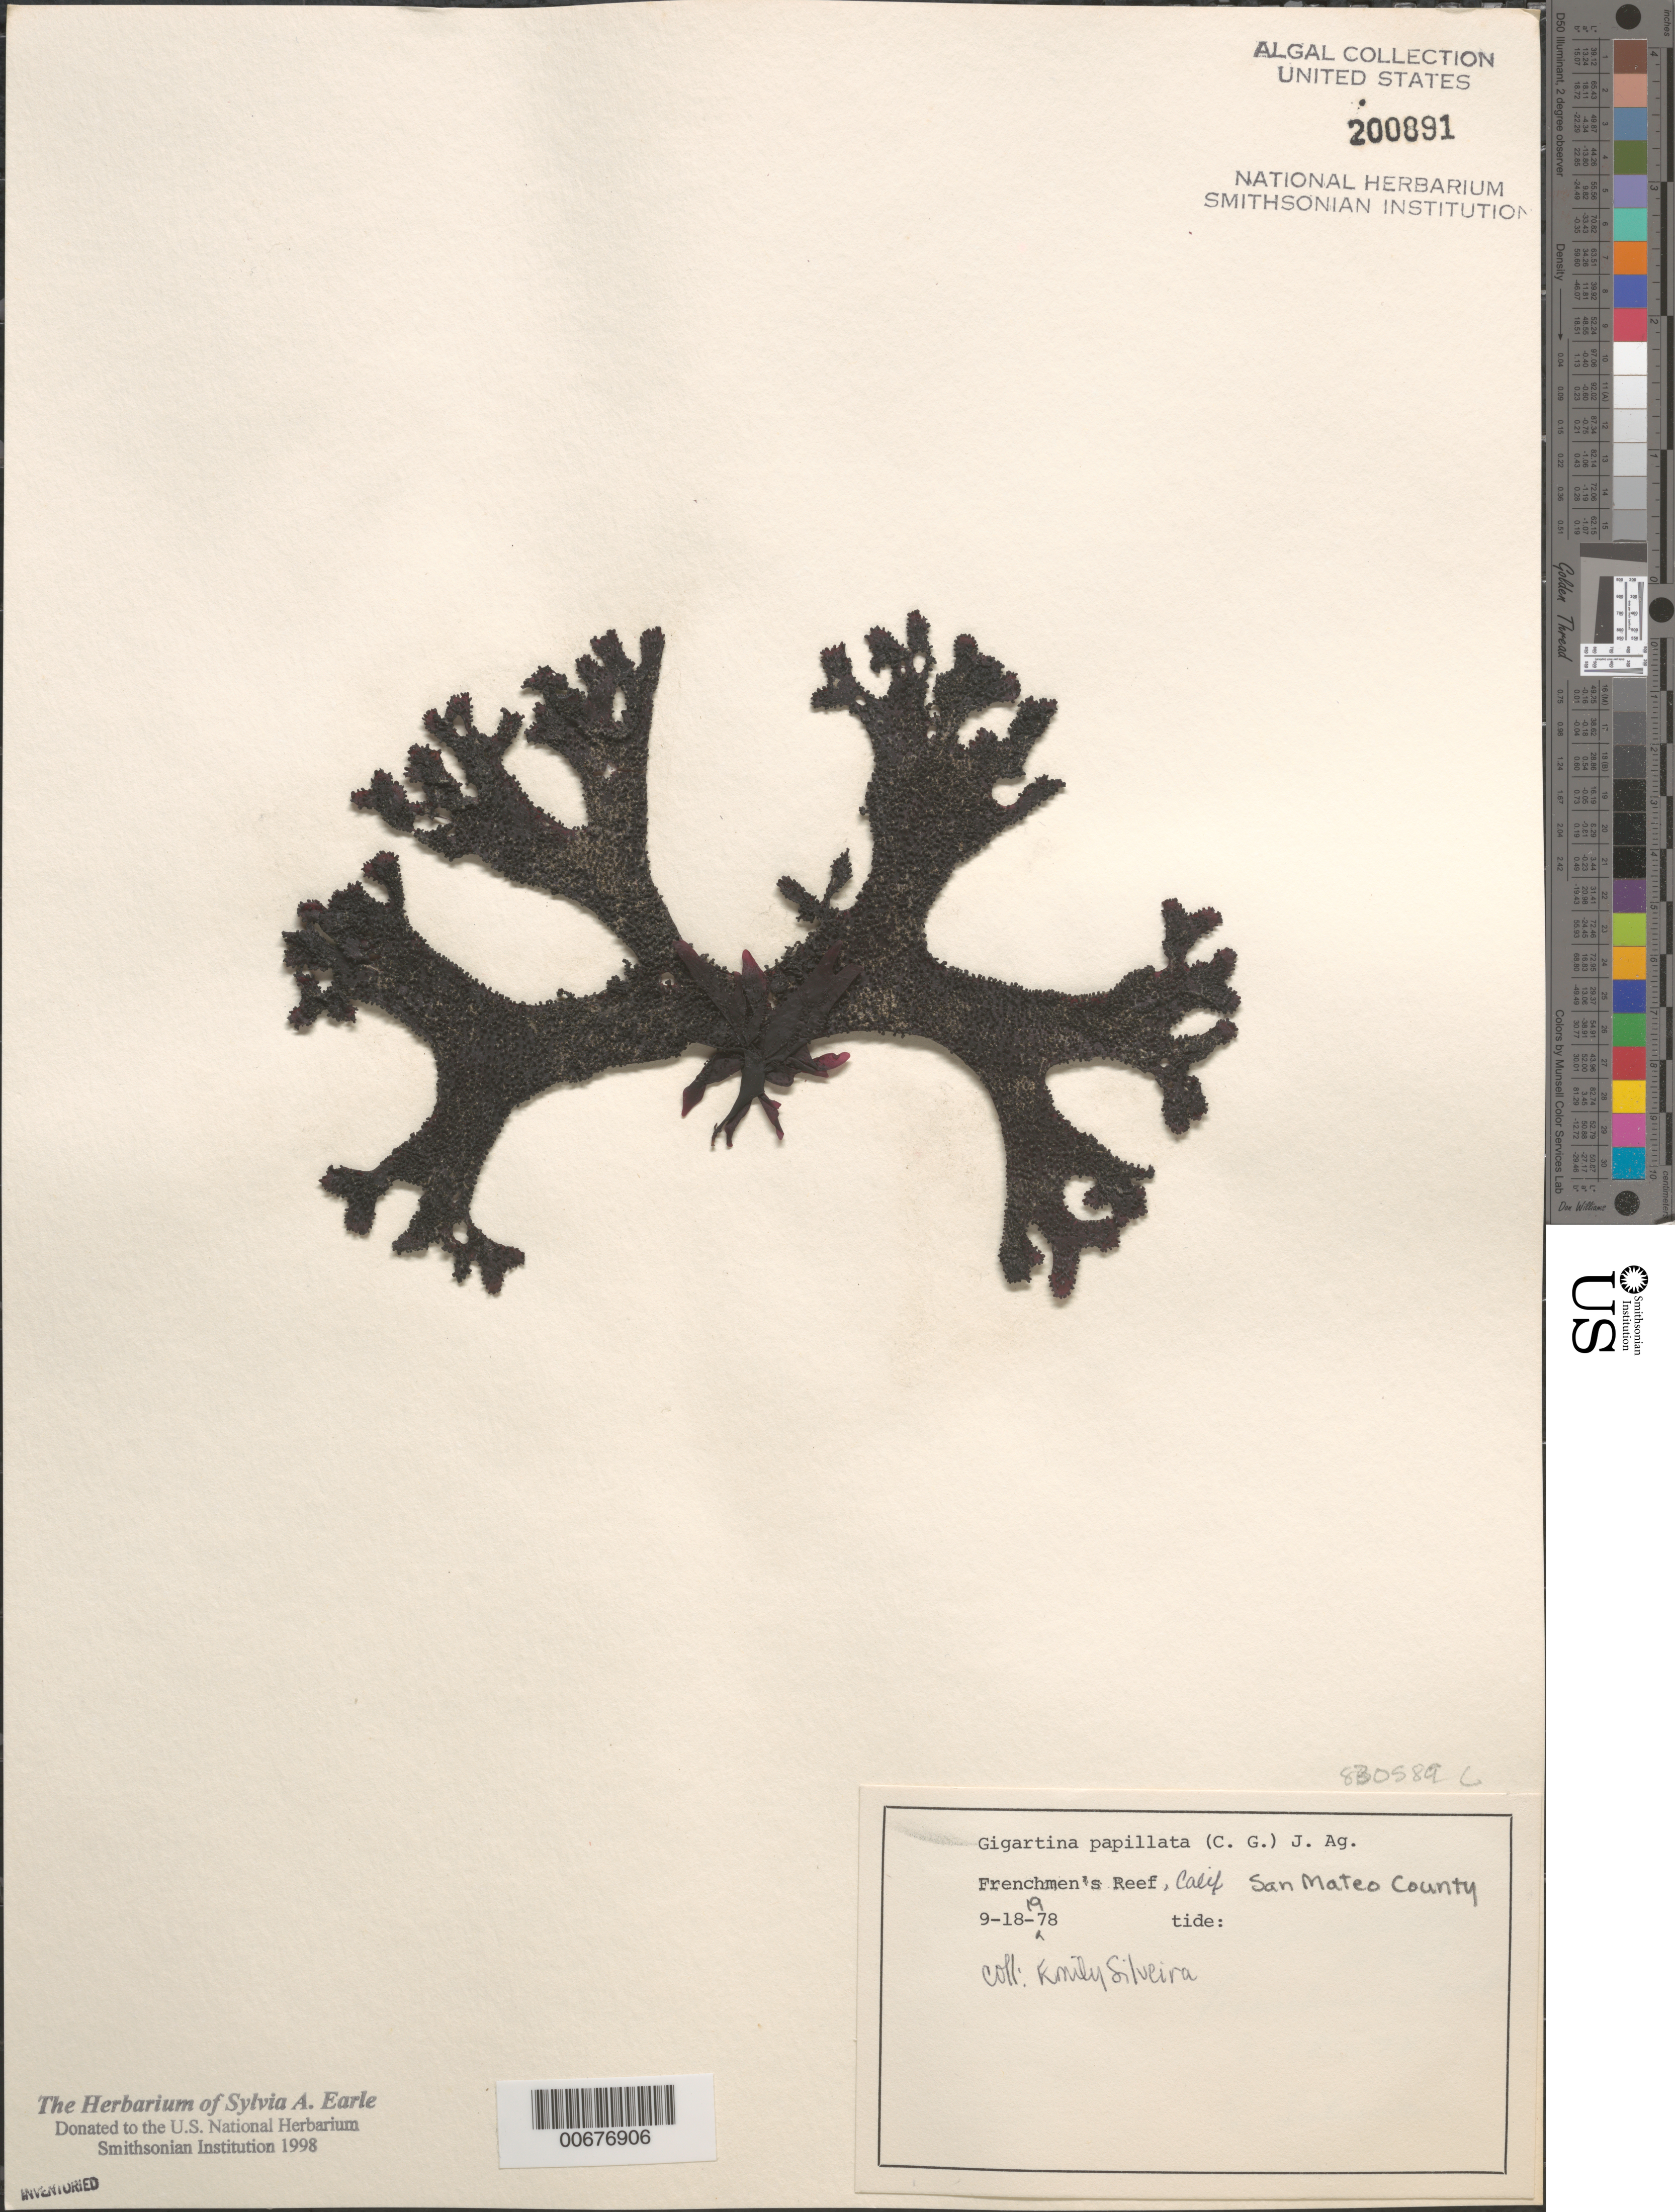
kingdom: Plantae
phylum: Rhodophyta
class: Florideophyceae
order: Gigartinales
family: Phyllophoraceae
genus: Mastocarpus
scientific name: Mastocarpus papillatus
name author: (C. Agardh) Kütz.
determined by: Algae name updating Project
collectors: E. A. Silveira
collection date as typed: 18 Sep 1978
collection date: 1978-09-18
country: United States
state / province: California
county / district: San Mateo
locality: Frenchmans Reef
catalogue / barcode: US 200891